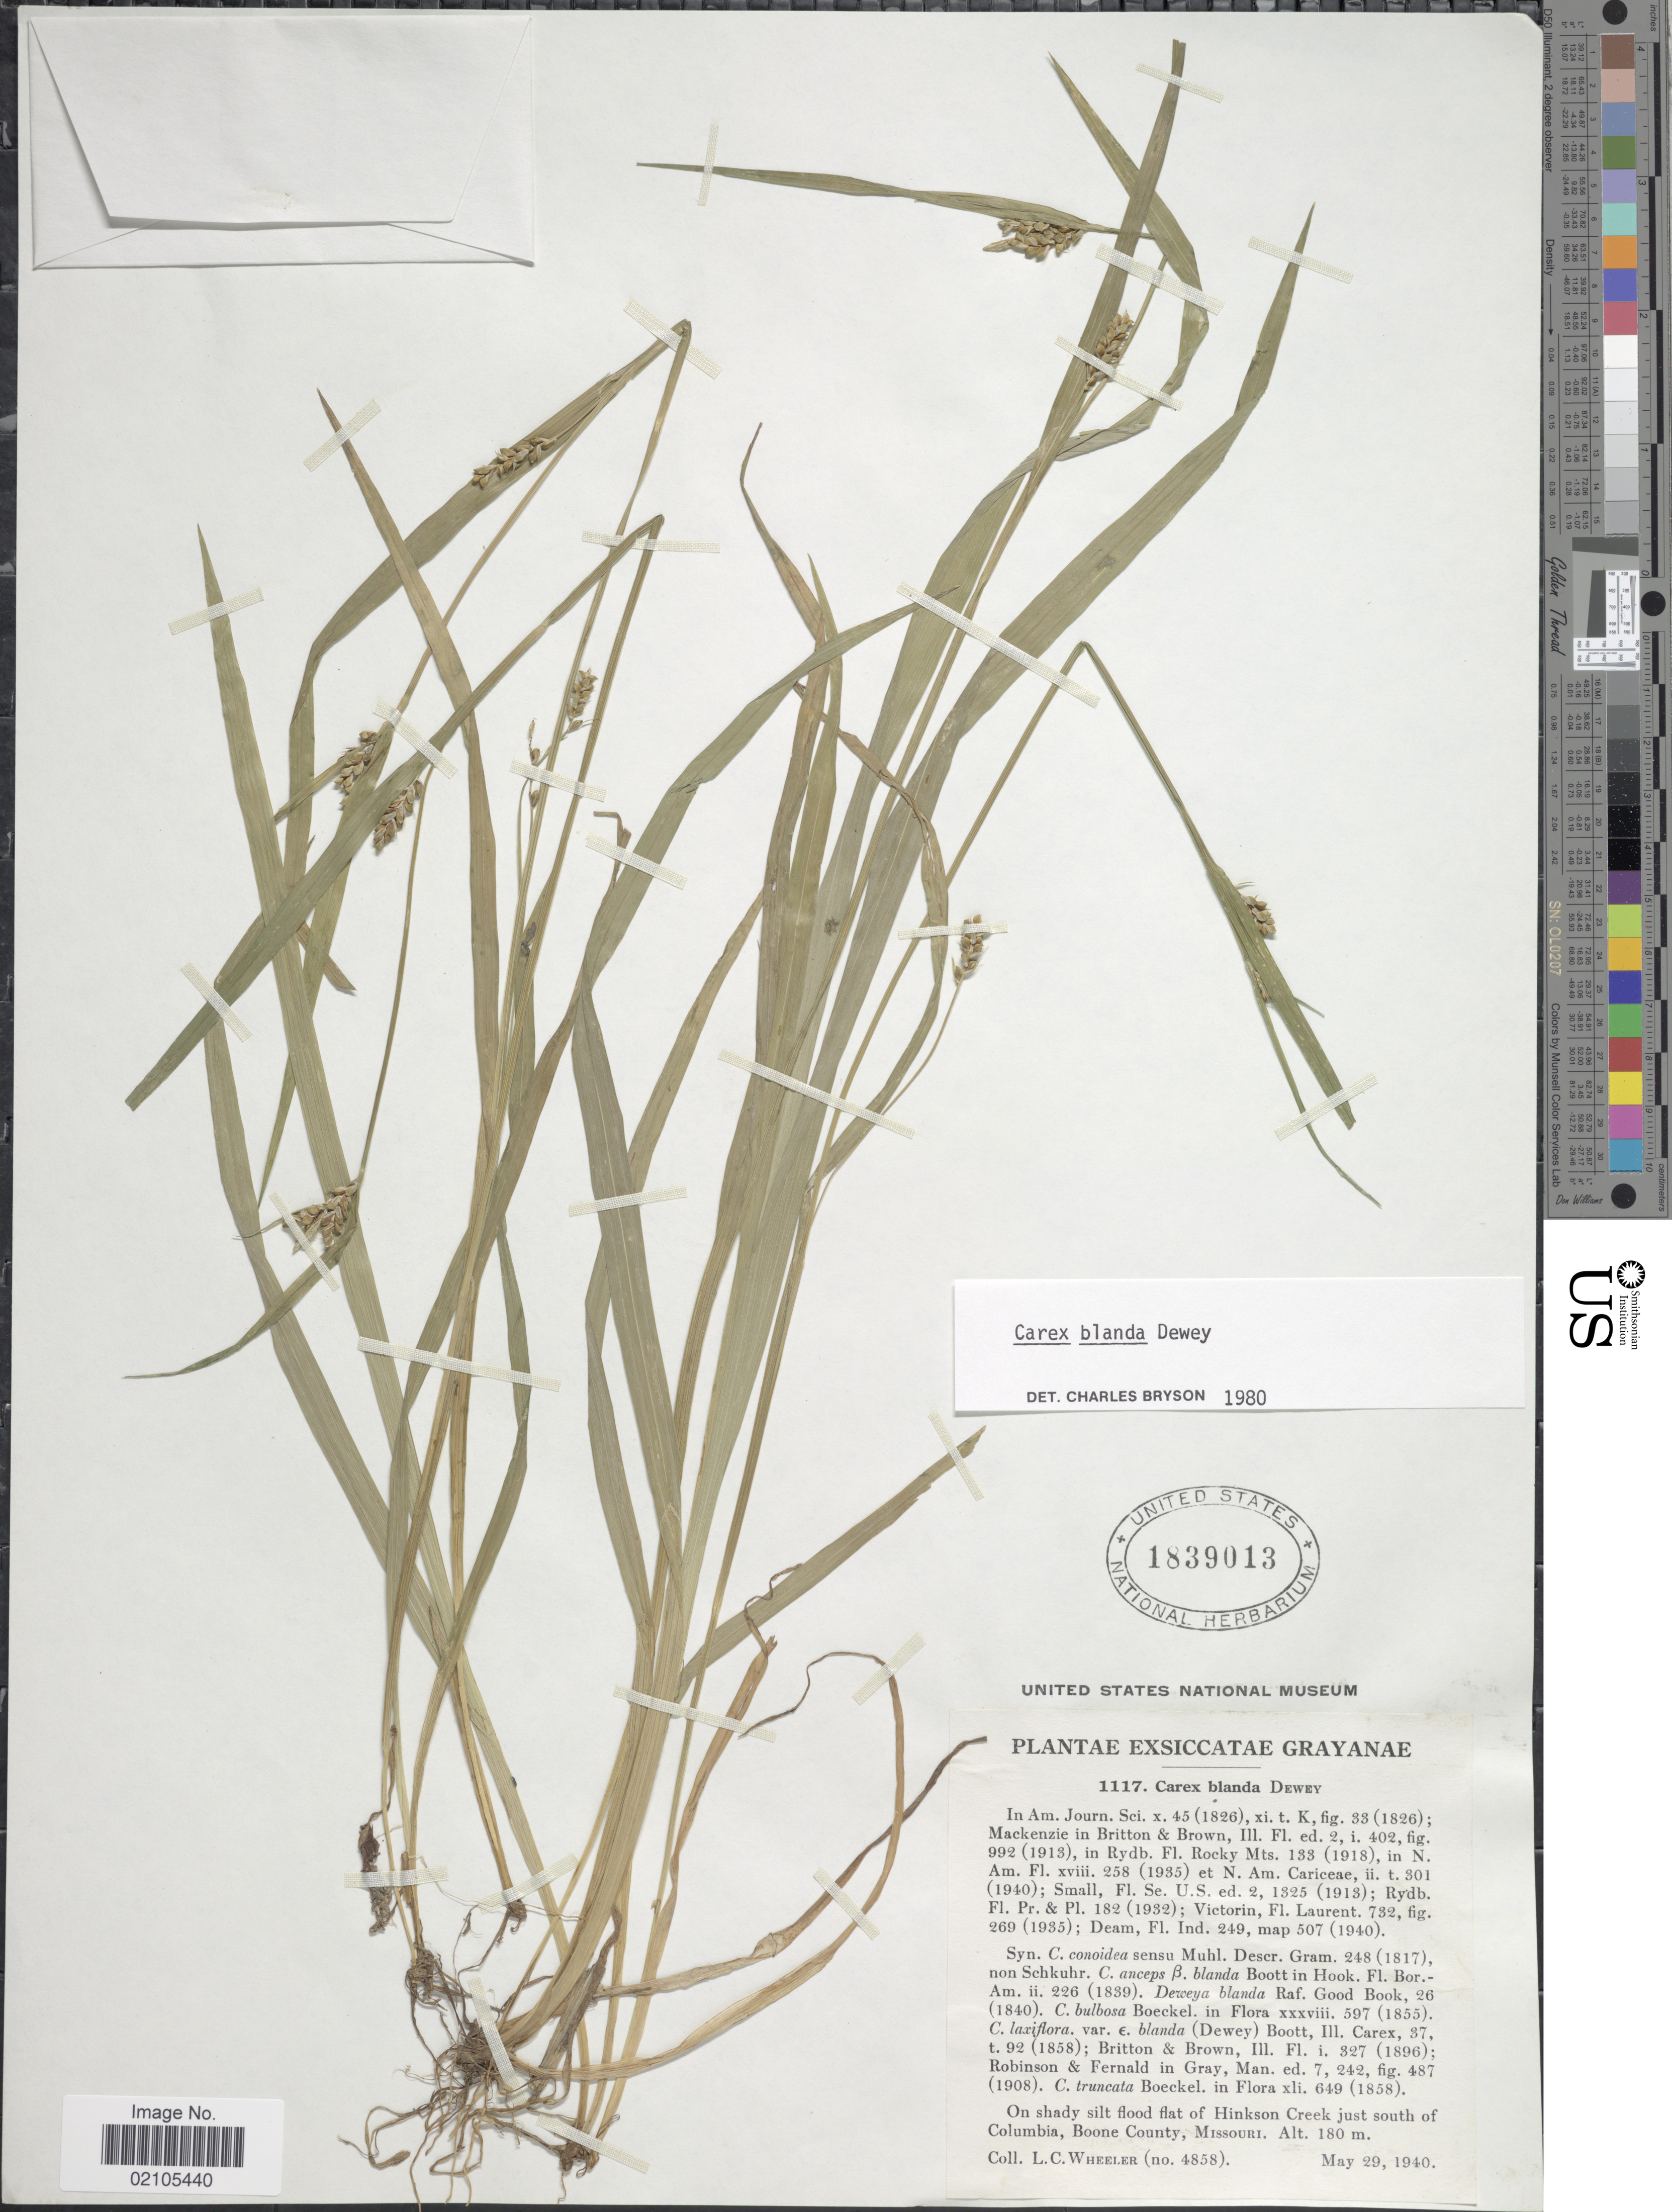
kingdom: Plantae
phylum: Tracheophyta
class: Liliopsida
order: Poales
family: Cyperaceae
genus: Carex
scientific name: Carex blanda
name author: Dewey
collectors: L. C. Wheeler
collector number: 4858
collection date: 1940-05-29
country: United States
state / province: Missouri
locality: Hinkson Creek just south of Columbia, Boone County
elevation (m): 180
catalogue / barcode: US 1839013